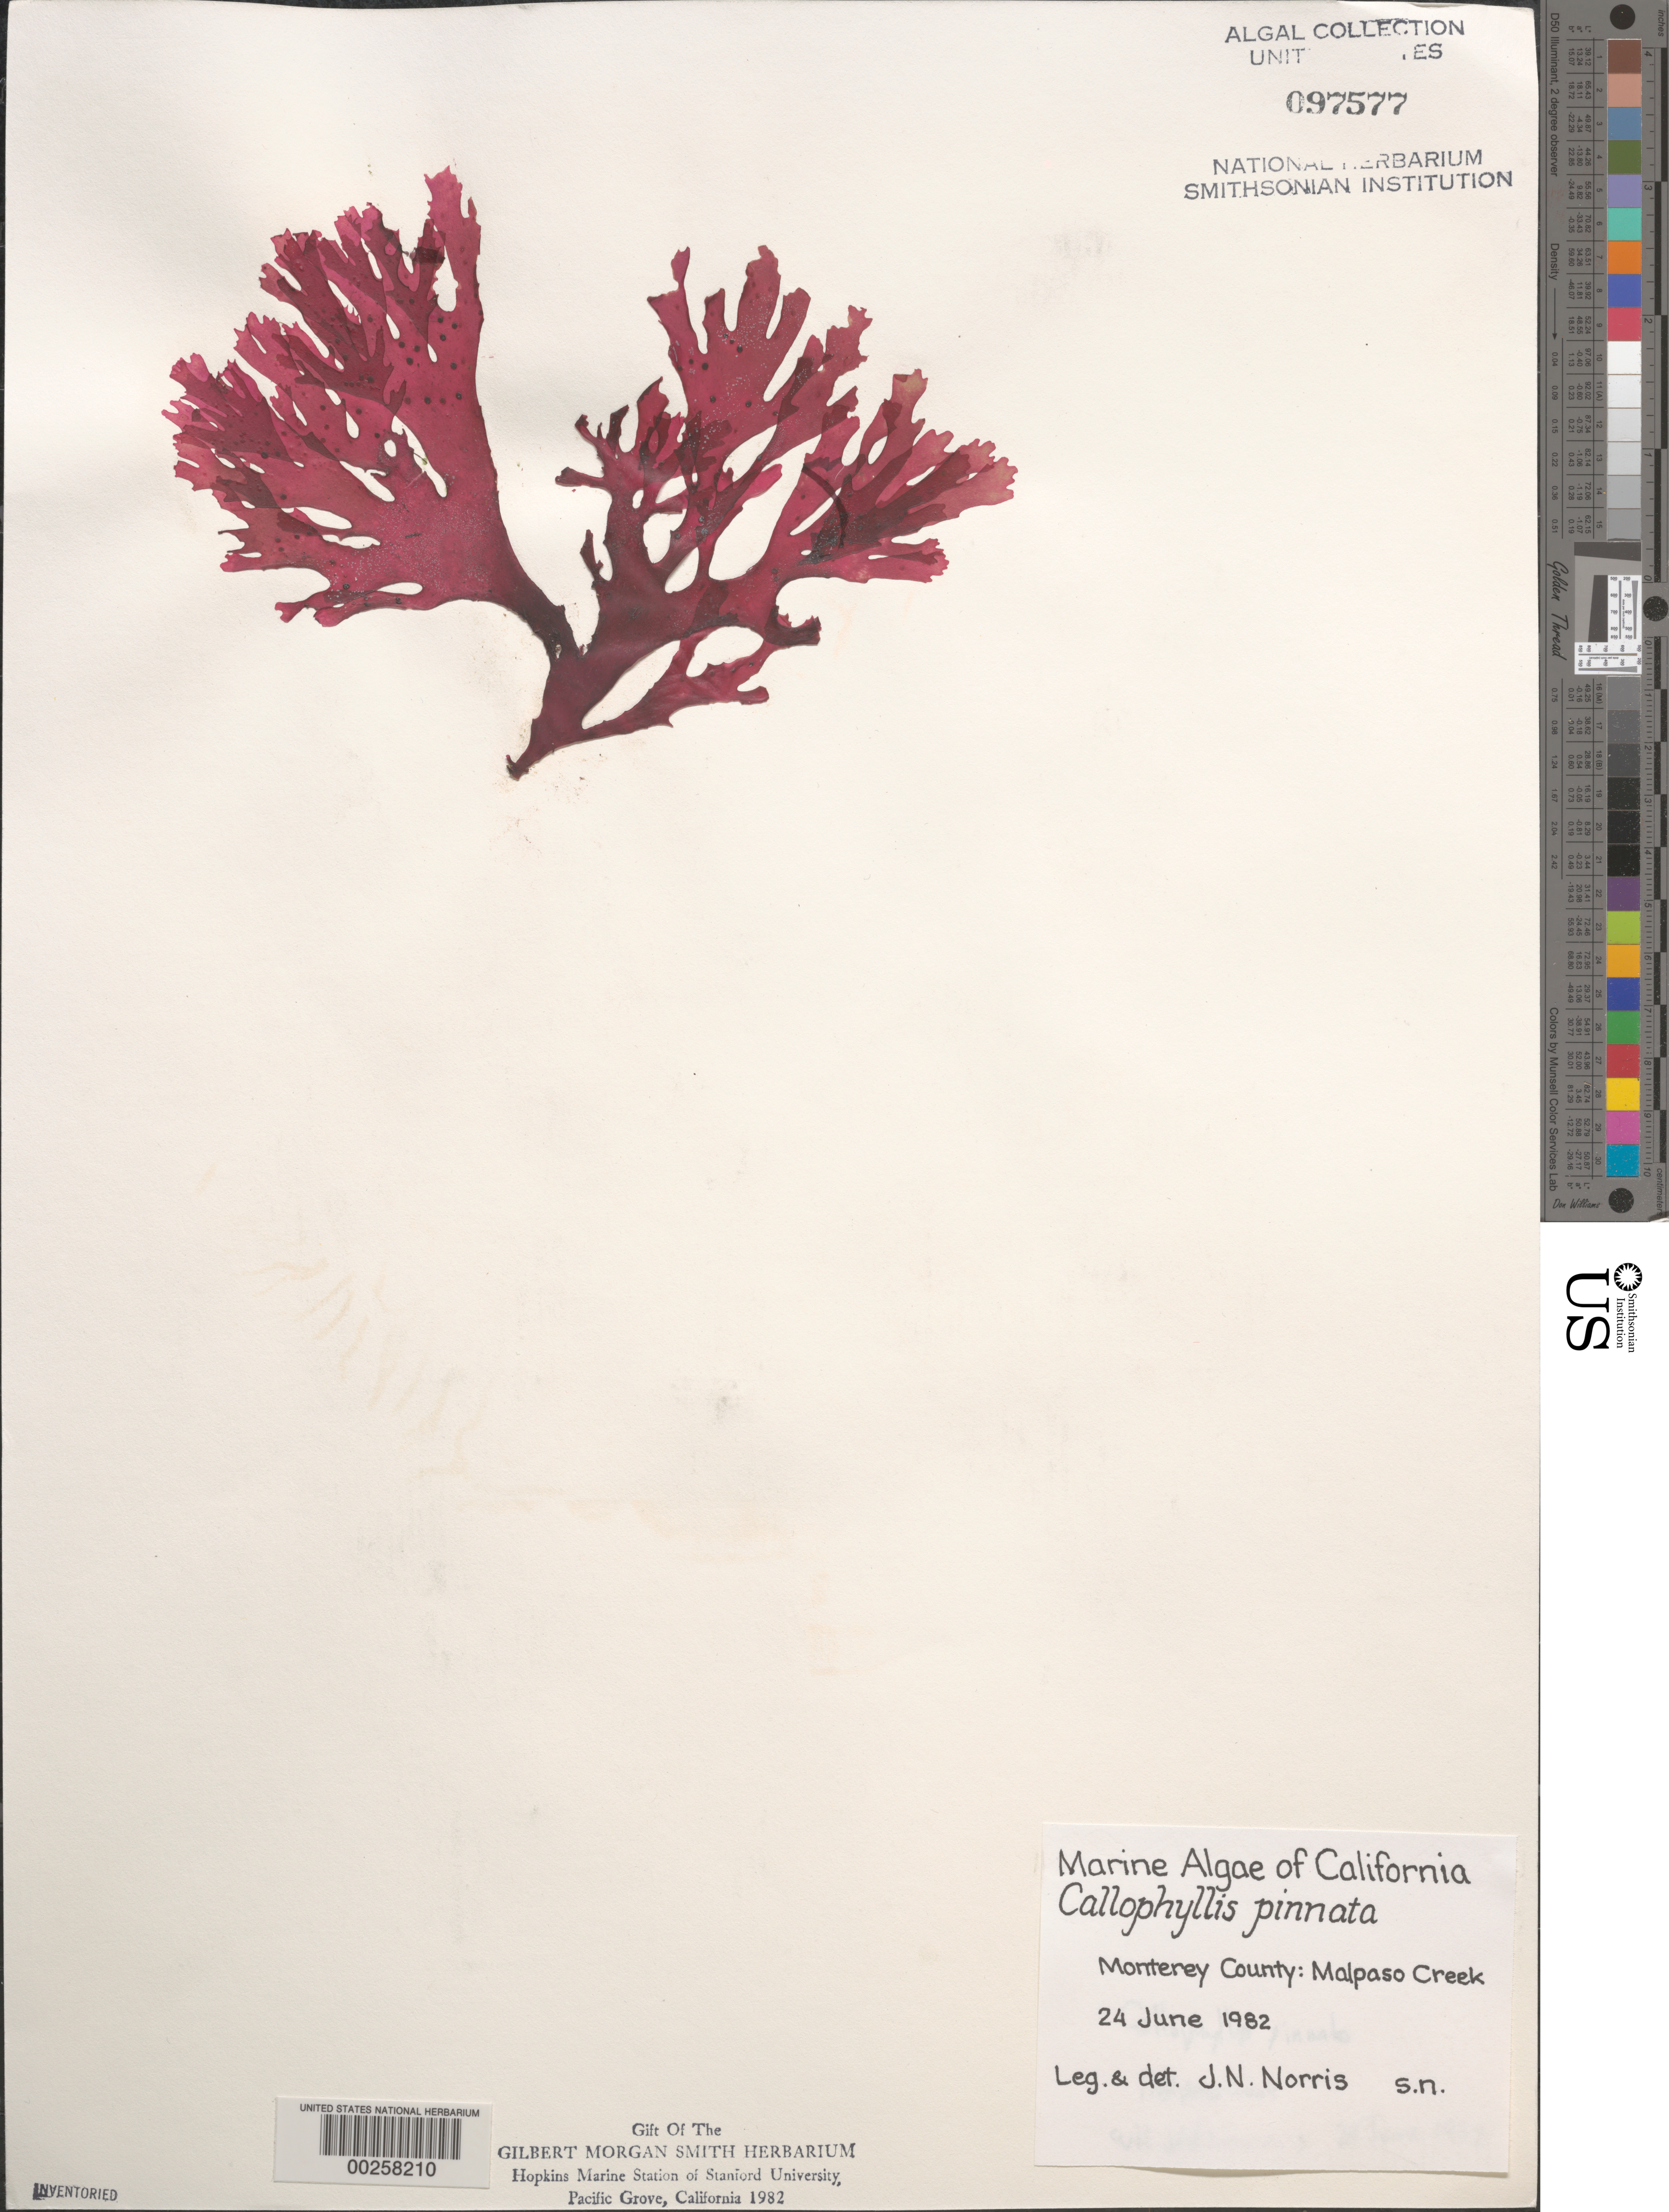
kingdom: Plantae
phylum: Rhodophyta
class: Florideophyceae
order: Gigartinales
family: Kallymeniaceae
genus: Callophyllis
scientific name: Callophyllis pinnata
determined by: Norris, James N.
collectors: J. N. Norris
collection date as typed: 24 Jun 1982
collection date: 1982-06-24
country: United States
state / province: California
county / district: Monterey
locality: Malpaso Creek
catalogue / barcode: US 97577